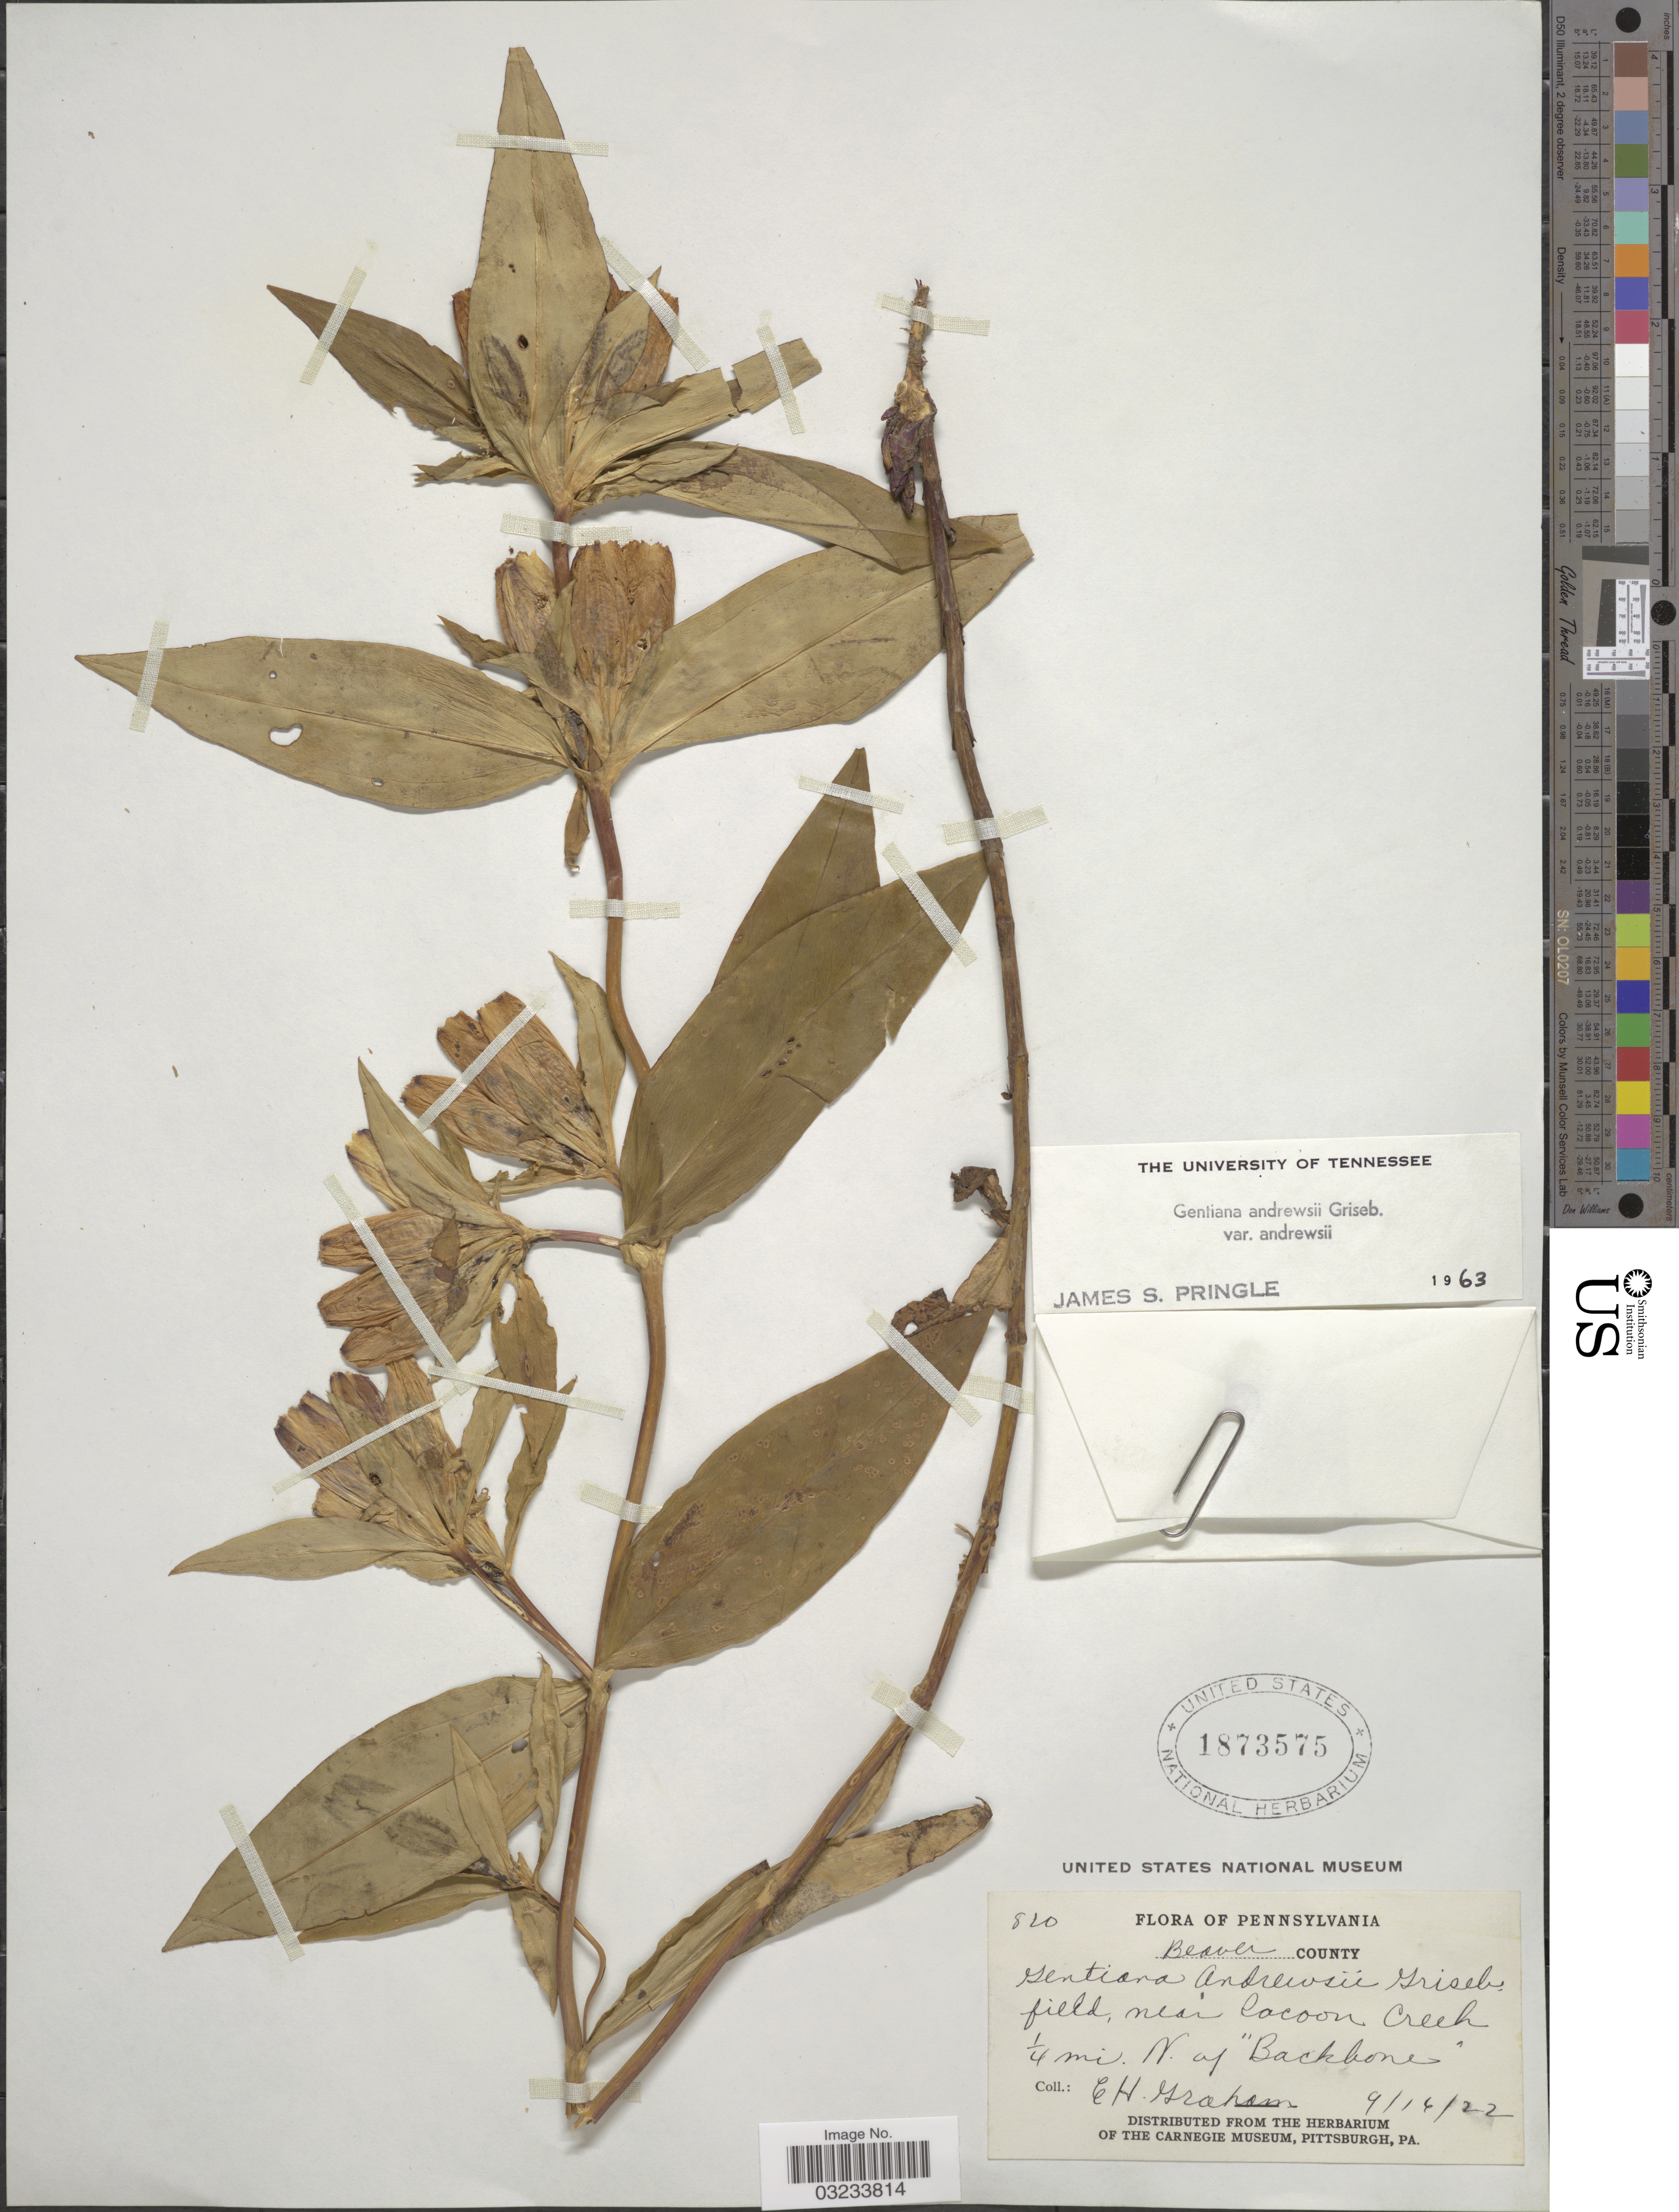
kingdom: Plantae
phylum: Tracheophyta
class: Magnoliopsida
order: Gentianales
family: Gentianaceae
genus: Gentiana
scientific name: Gentiana andrewsii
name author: Griseb.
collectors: E. H. Graham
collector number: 820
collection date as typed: Transcribed d/m/y: 16/9/22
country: United States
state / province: Pennsylvania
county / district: Beaver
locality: Beaver County. Near Cacoon Creek, ¼ mi. N. of "Backbone".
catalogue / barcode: US 1873575